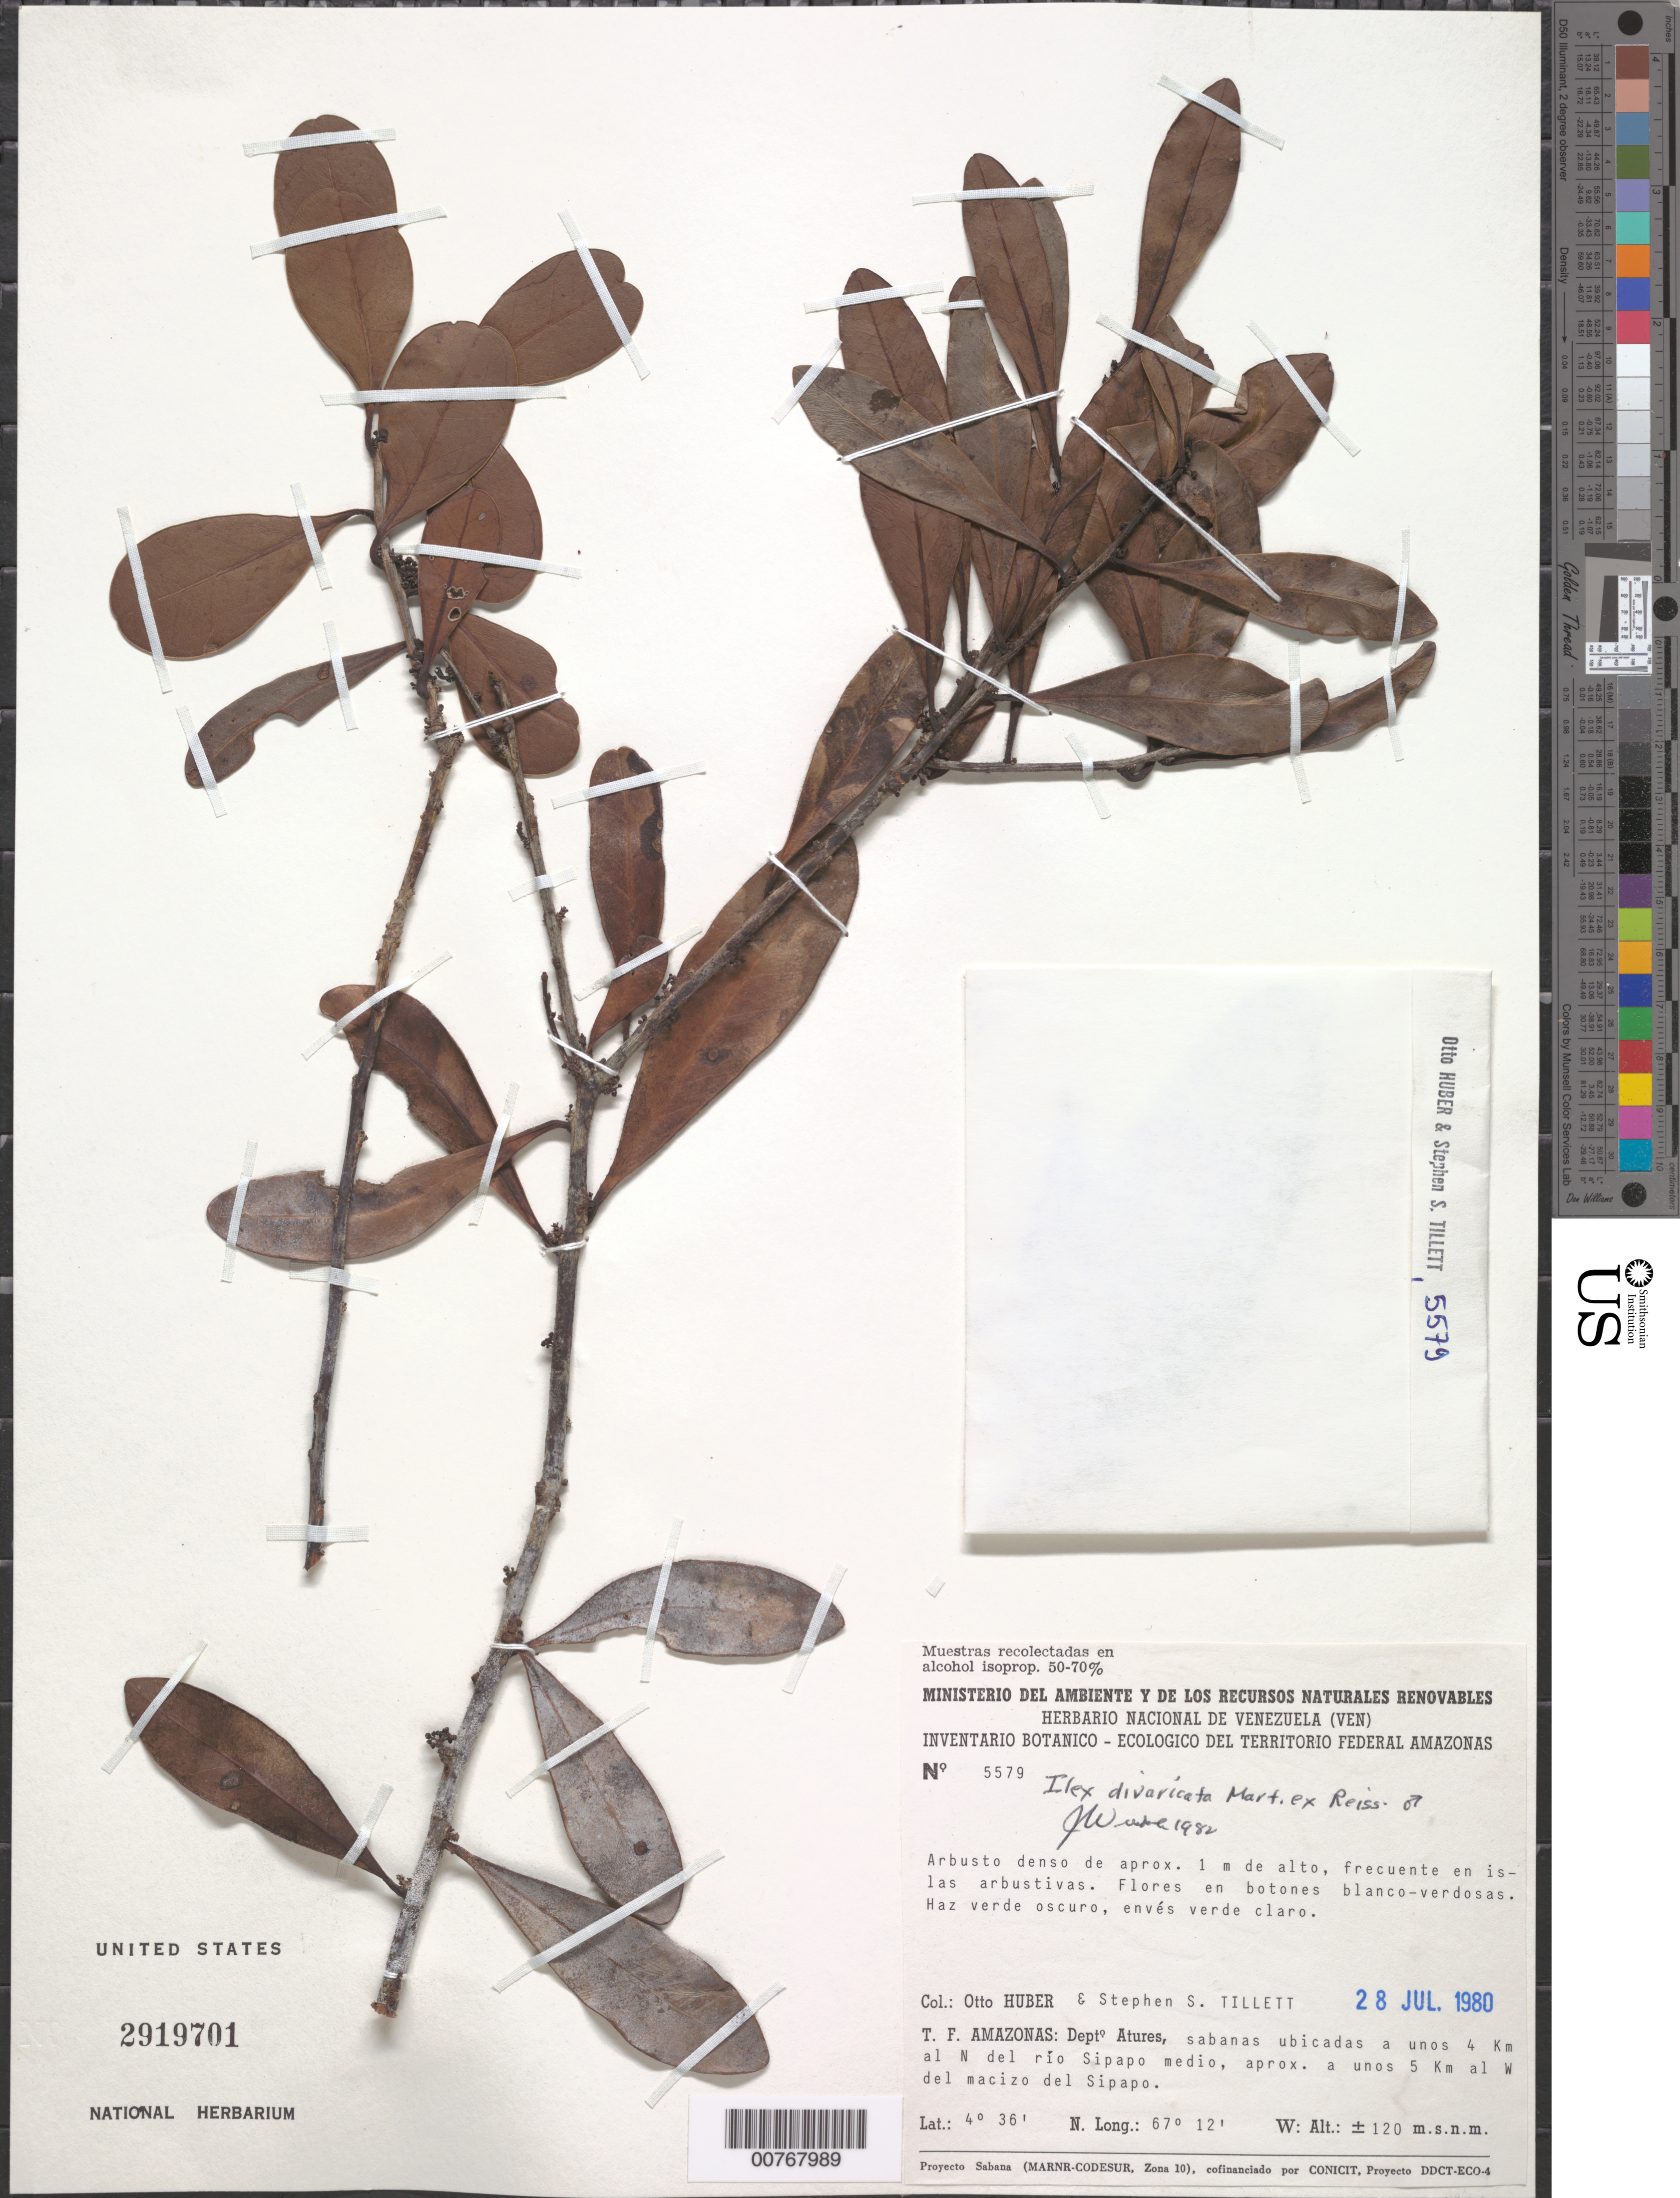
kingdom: Plantae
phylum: Tracheophyta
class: Magnoliopsida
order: Aquifoliales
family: Aquifoliaceae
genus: Ilex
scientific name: Ilex divaricata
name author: Mart. ex Reissek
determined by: Wurdack, John J., (US), US (UNITED STATES)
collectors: O. Huber & S. S. Tillett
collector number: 5579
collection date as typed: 28-Jul-80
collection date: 1980-07-28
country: Venezuela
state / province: Amazonas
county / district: Atures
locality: Río Sipapo medio, 4 km al N, aprox. a unos 5 km al W del Macizo del Sipapo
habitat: Islands of shrubs within the savanna (en islas arbustivas)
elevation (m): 120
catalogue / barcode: US 2919701